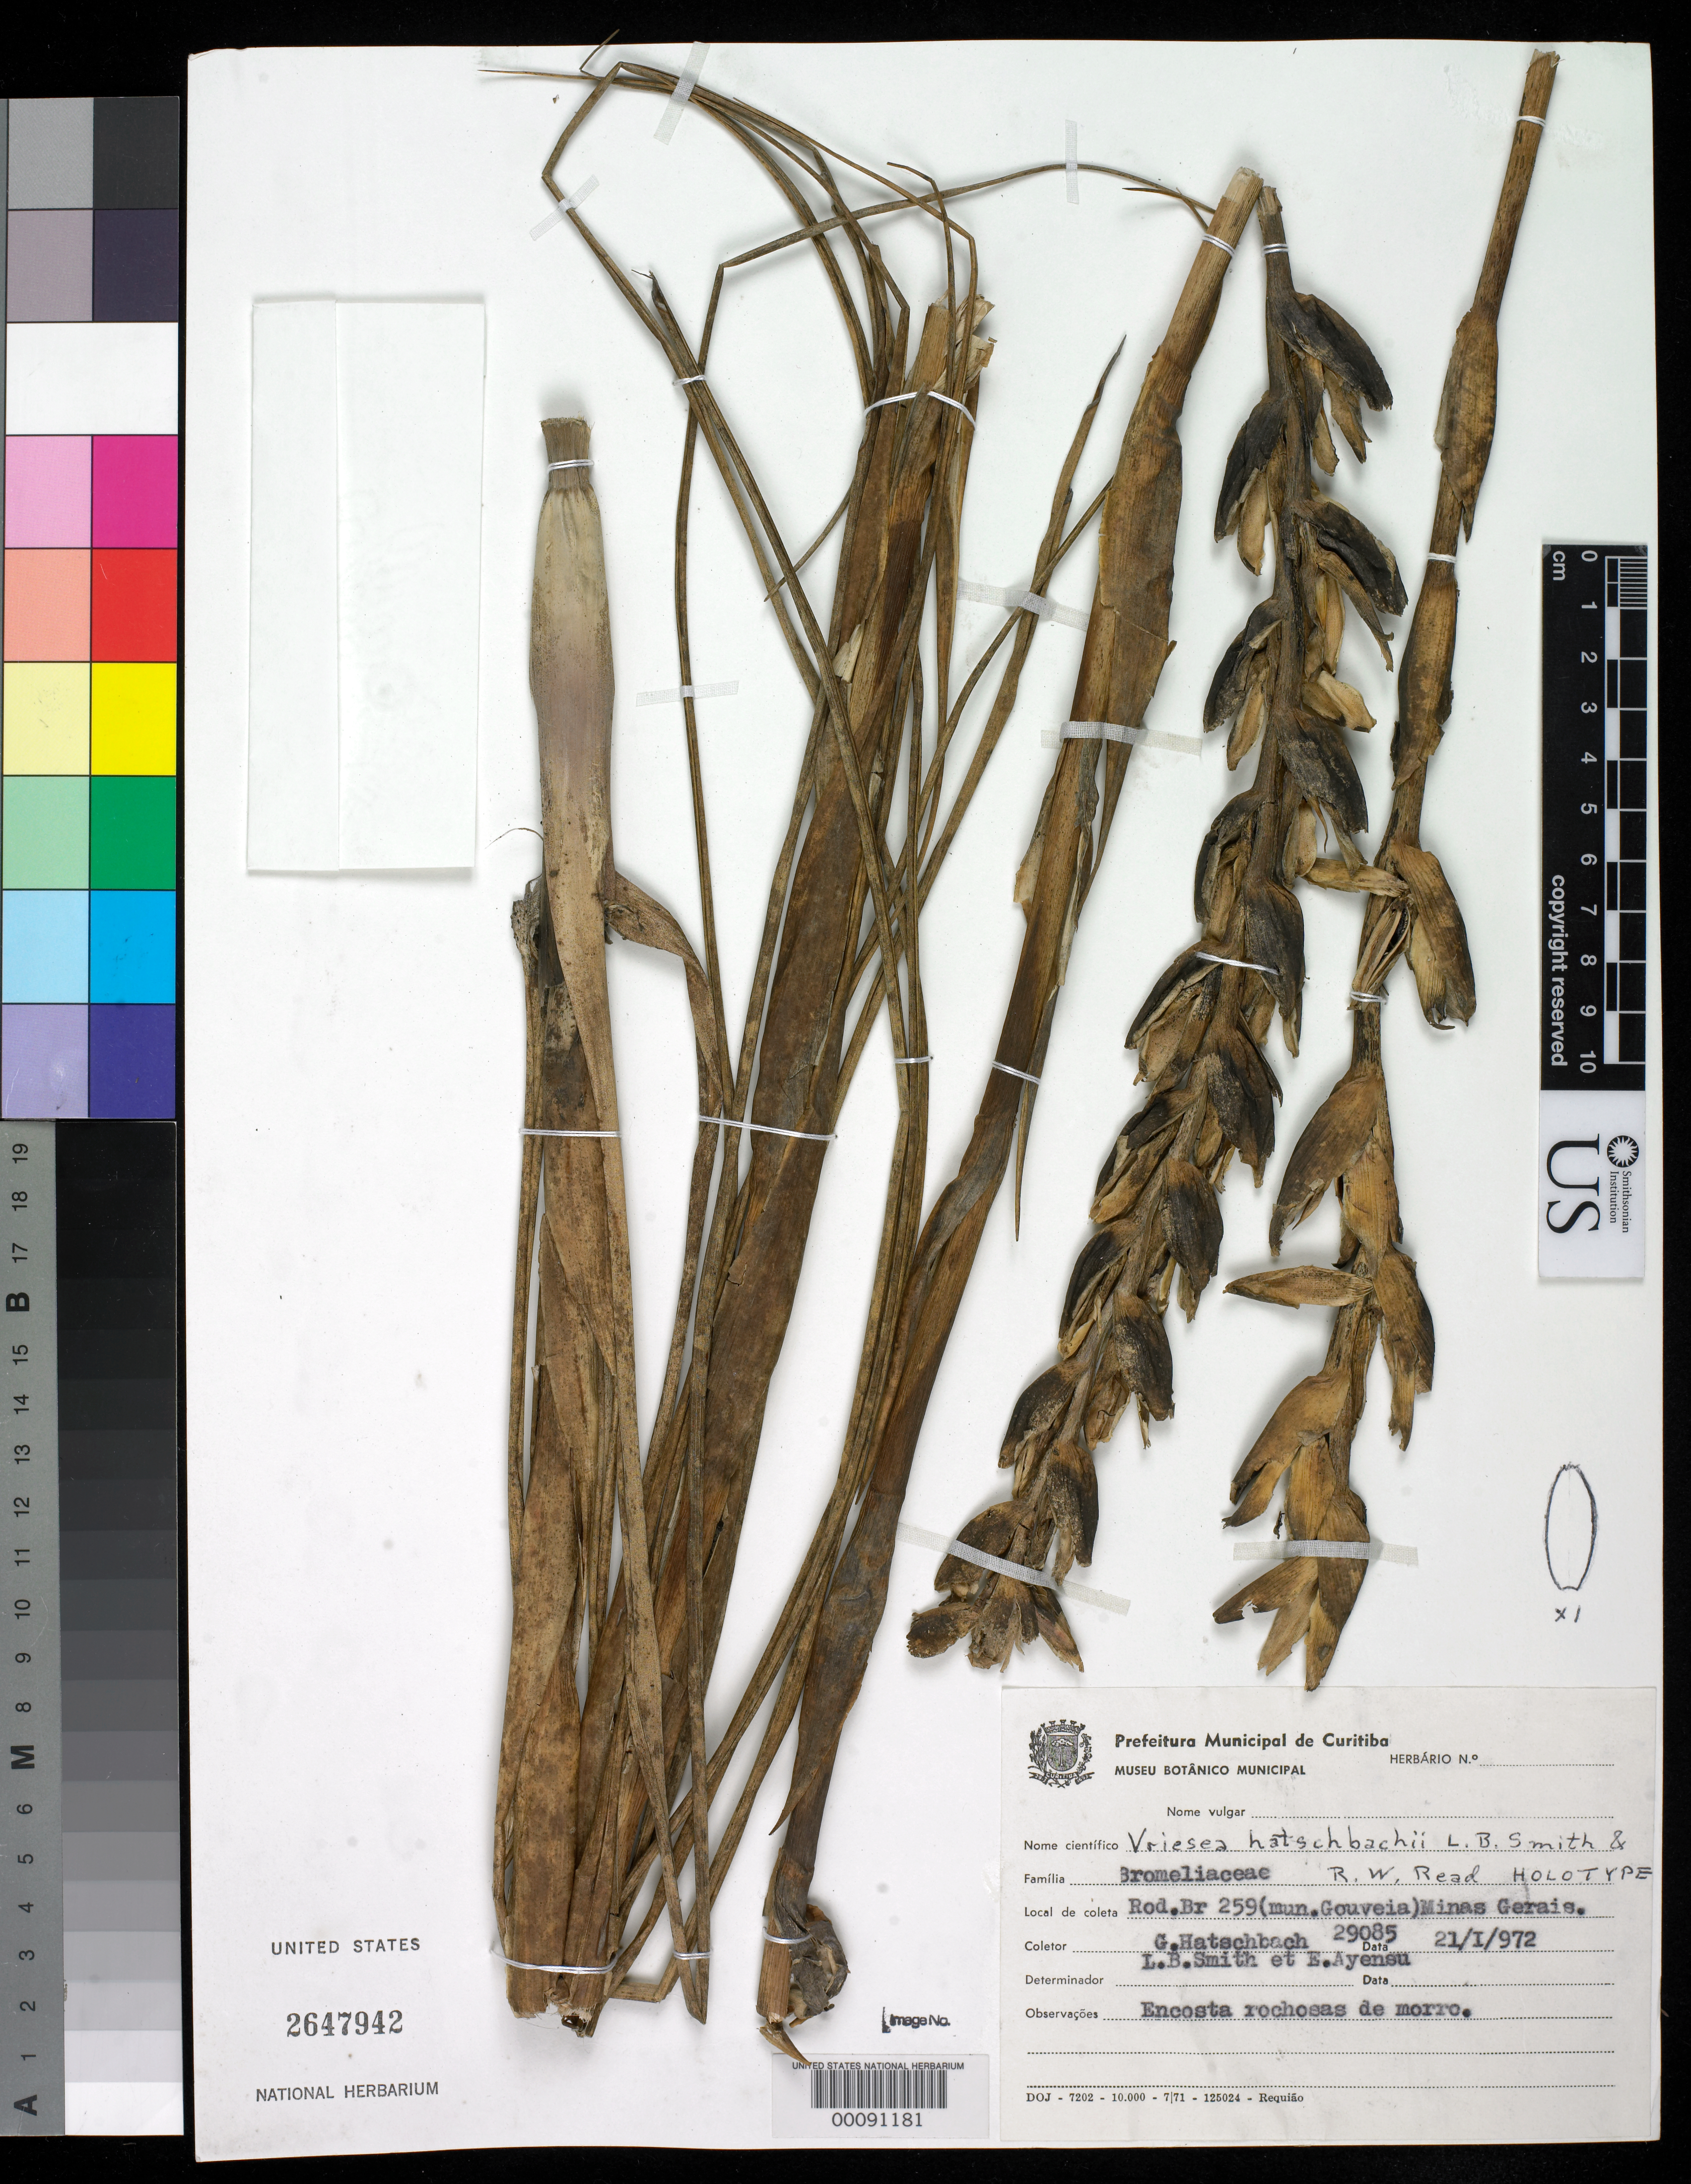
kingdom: Plantae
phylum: Tracheophyta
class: Liliopsida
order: Poales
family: Bromeliaceae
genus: Vriesea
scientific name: Vriesea hatschbachii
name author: L.B. Sm. & Read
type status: Holotype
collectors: G. Hatschbach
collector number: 29085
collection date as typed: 21 Jan 1972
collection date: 1972-01-21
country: Brazil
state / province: Minas Gerais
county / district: Gouvêa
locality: Highway BR 259.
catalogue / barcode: US 2647942